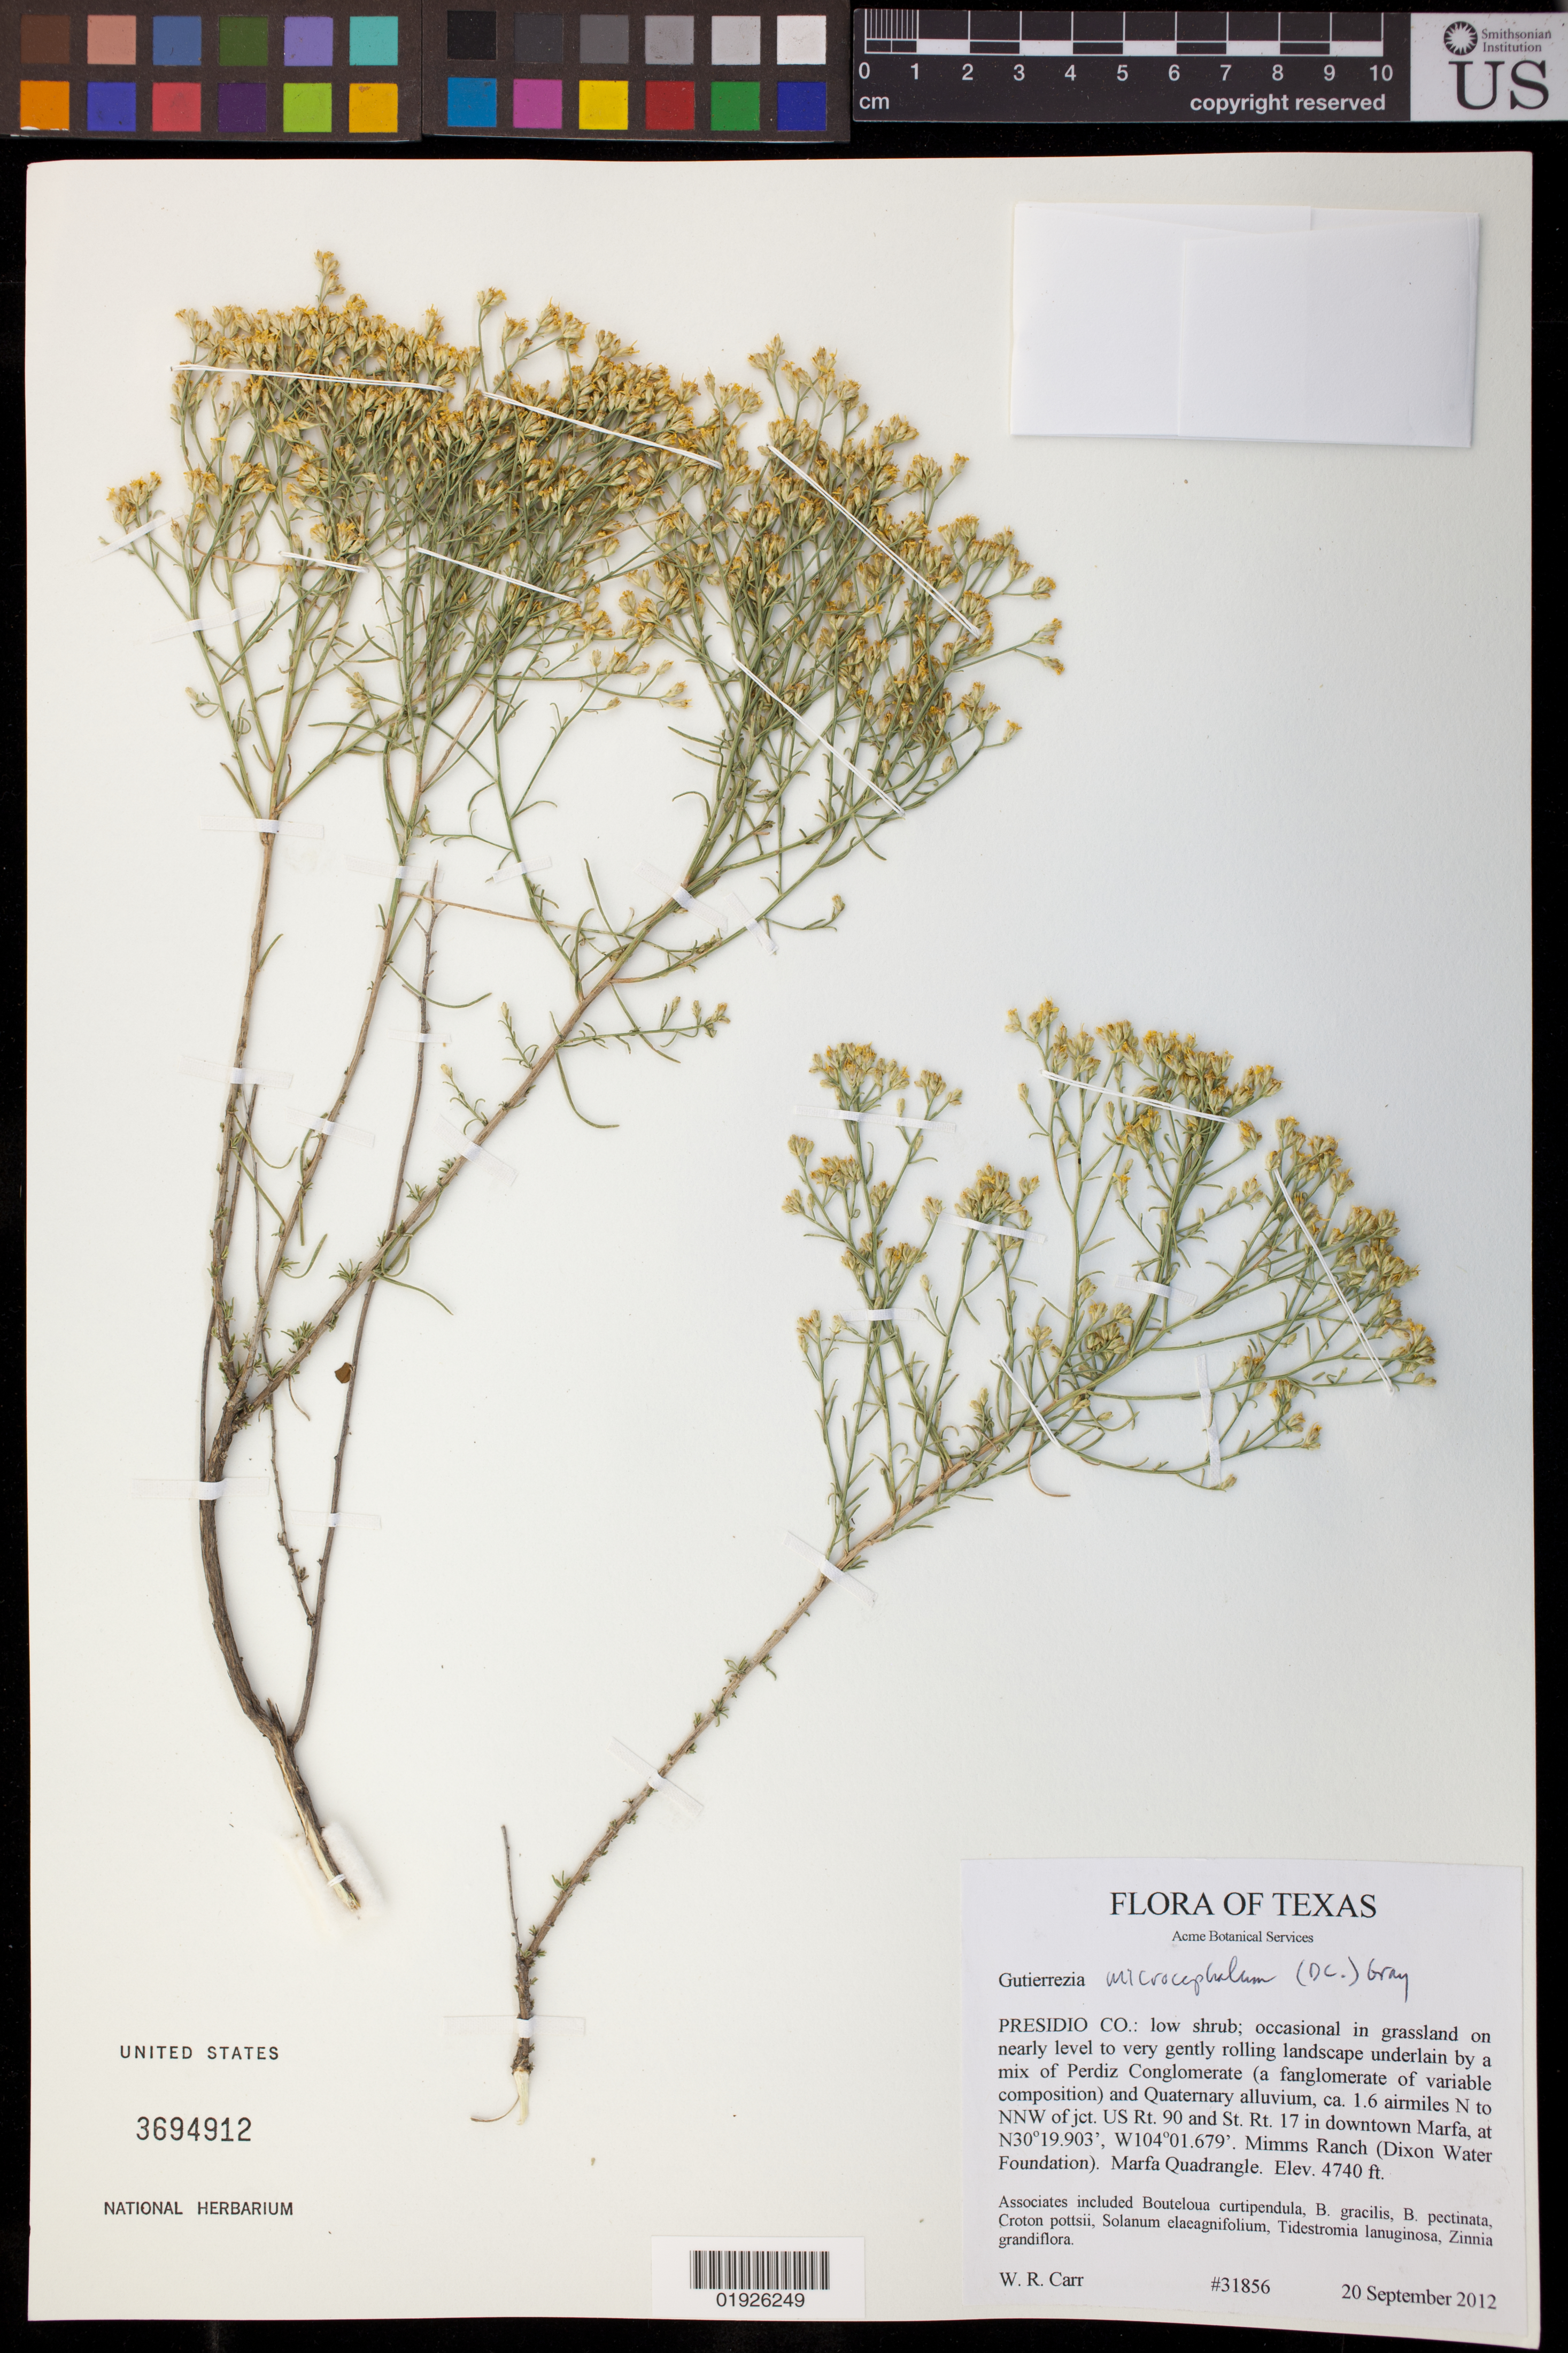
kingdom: Plantae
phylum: Tracheophyta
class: Magnoliopsida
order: Asterales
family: Asteraceae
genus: Gutierrezia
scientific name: Gutierrezia microcephala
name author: (DC.) A. Gray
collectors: W. Carr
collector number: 31856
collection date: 2012-09-20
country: United States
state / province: Texas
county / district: Presidio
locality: Ca.1.6 airmiles N to NNW of jct. US Rt. 90 and St. Rt. 17 in downtown Marfa, Mimms Ranch (Dixon Water Foundation). Marfa Quadrangle.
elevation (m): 1445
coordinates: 30 19.903 N, 104 01.679 W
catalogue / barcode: US 3694912